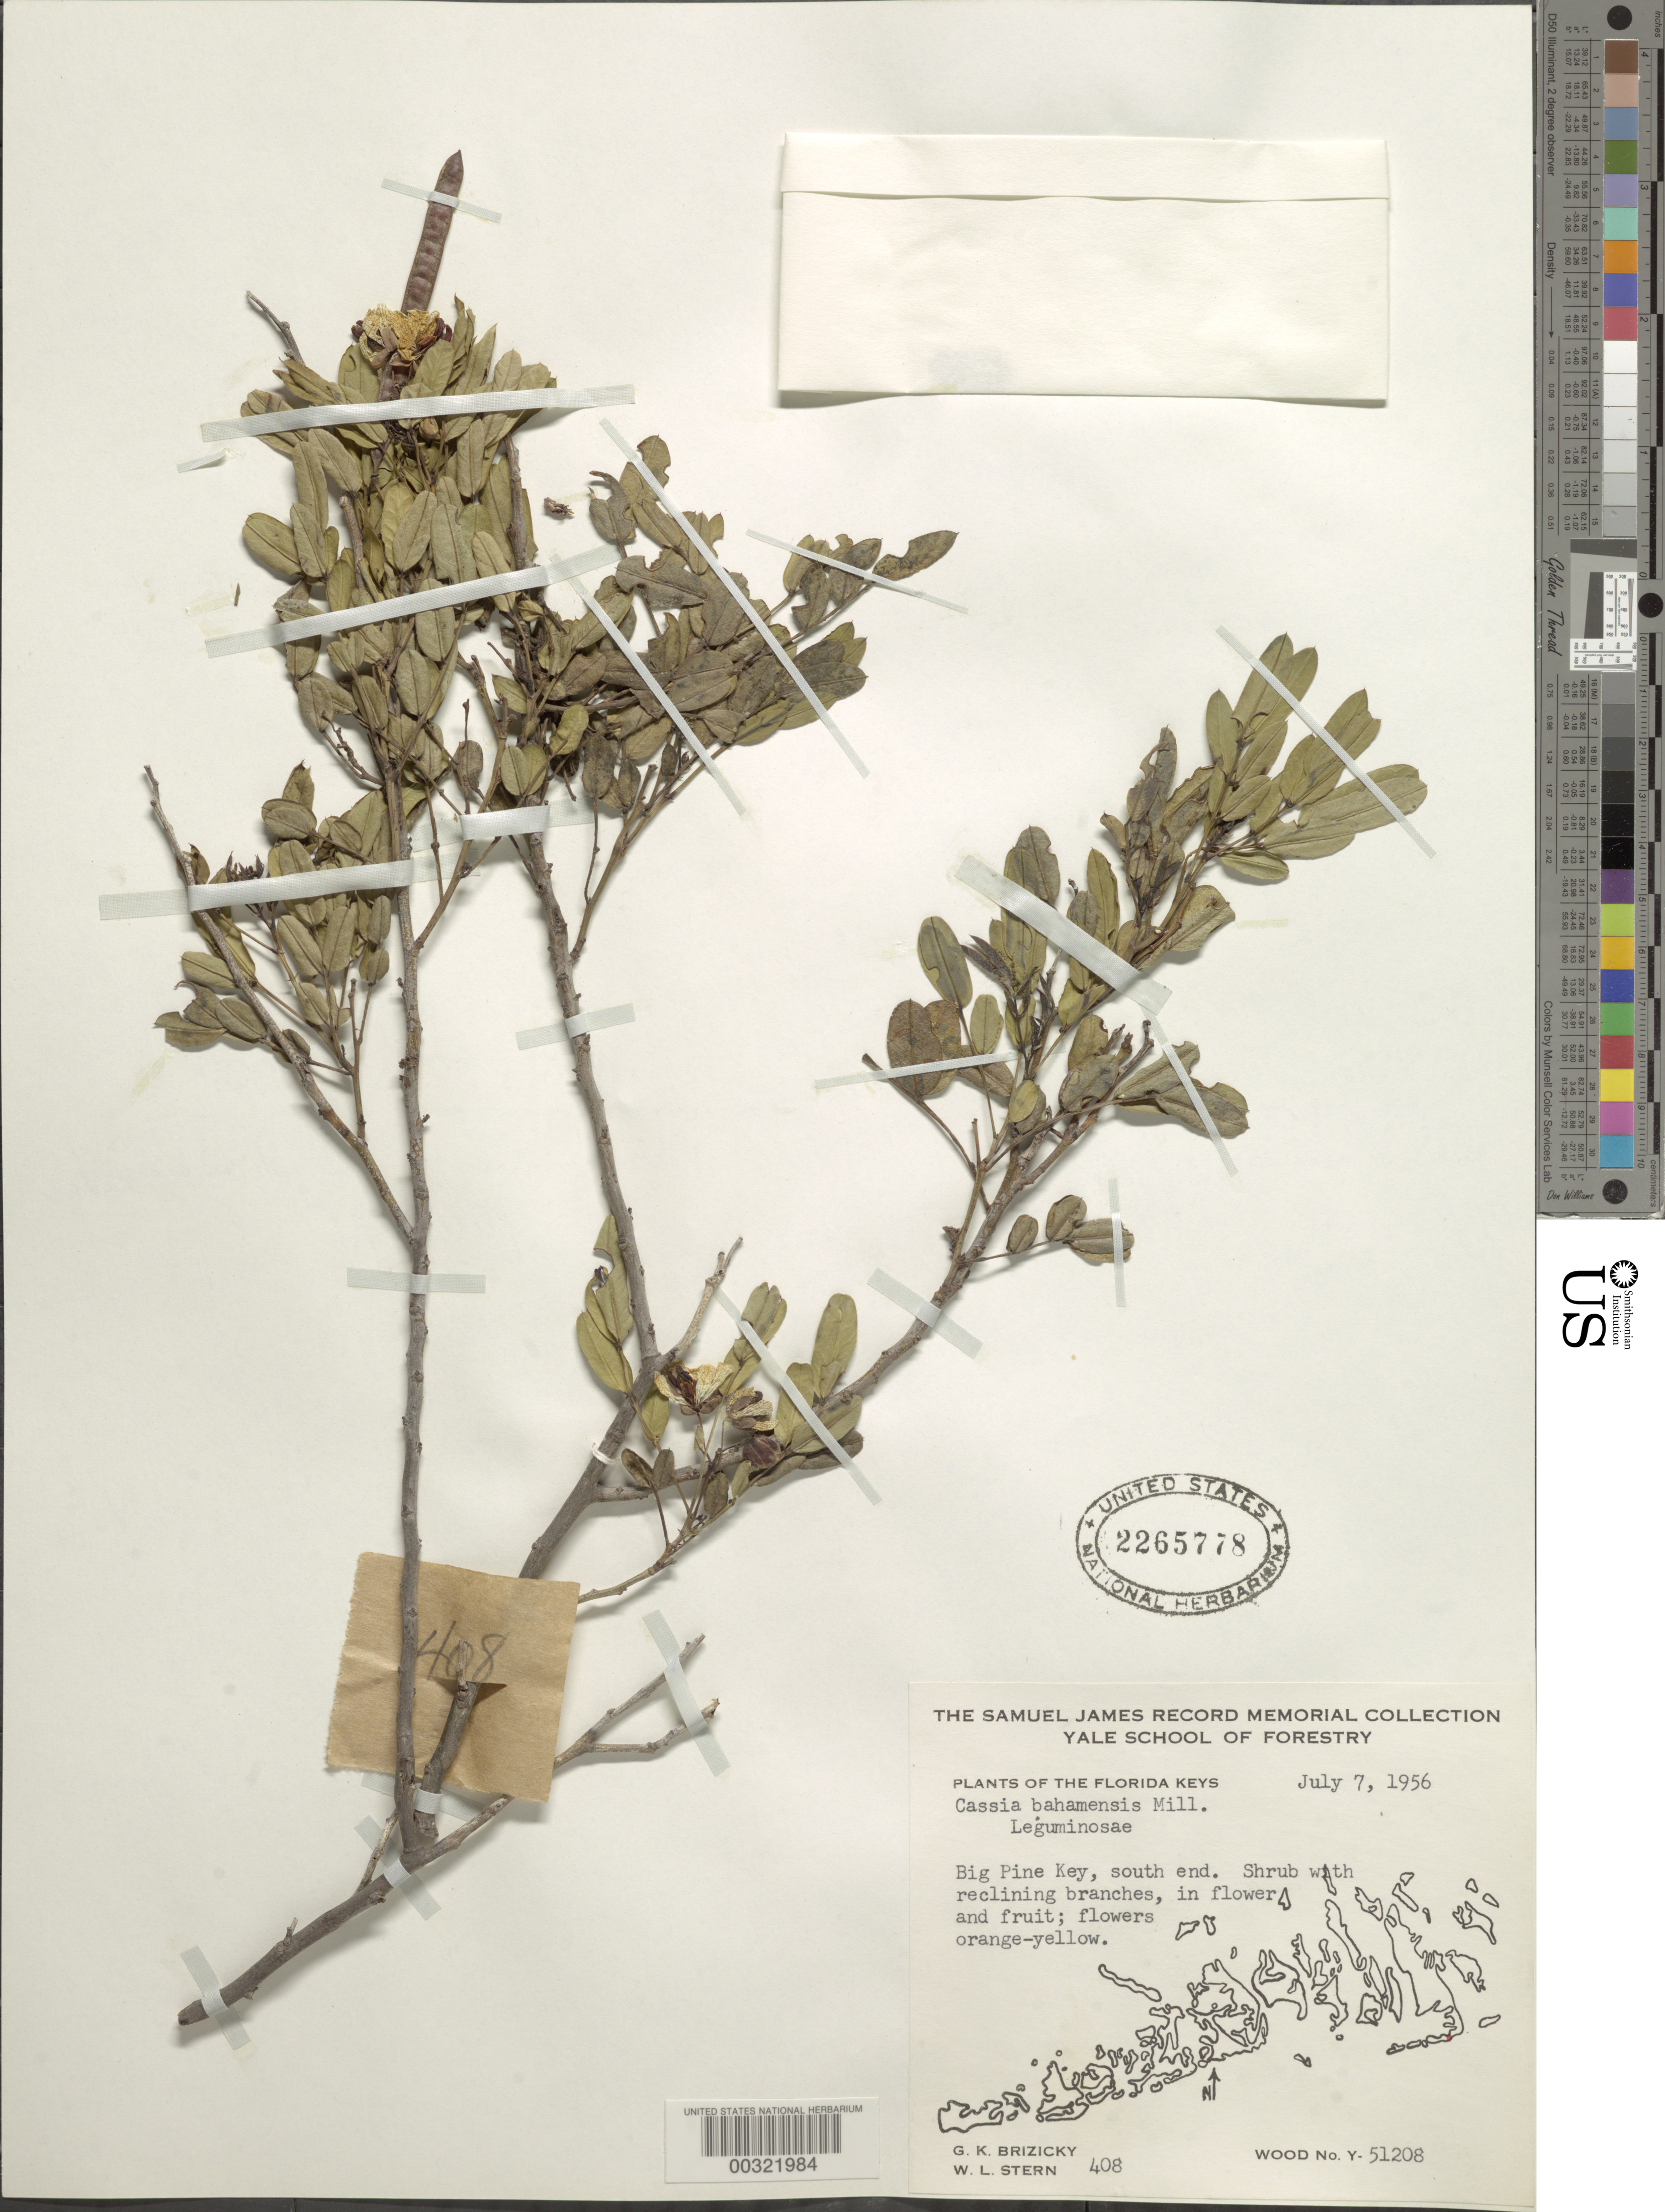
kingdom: Plantae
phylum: Tracheophyta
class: Magnoliopsida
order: Fabales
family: Fabaceae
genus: Senna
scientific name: Senna ligustrina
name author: (L.) H.S. Irwin & Barneby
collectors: G. K. Brizicky & W. L. Stern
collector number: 408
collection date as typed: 07 Jul 1956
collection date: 1956-07-07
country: United States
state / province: Florida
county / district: Monroe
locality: Big pine key, s end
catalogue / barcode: US 2265778